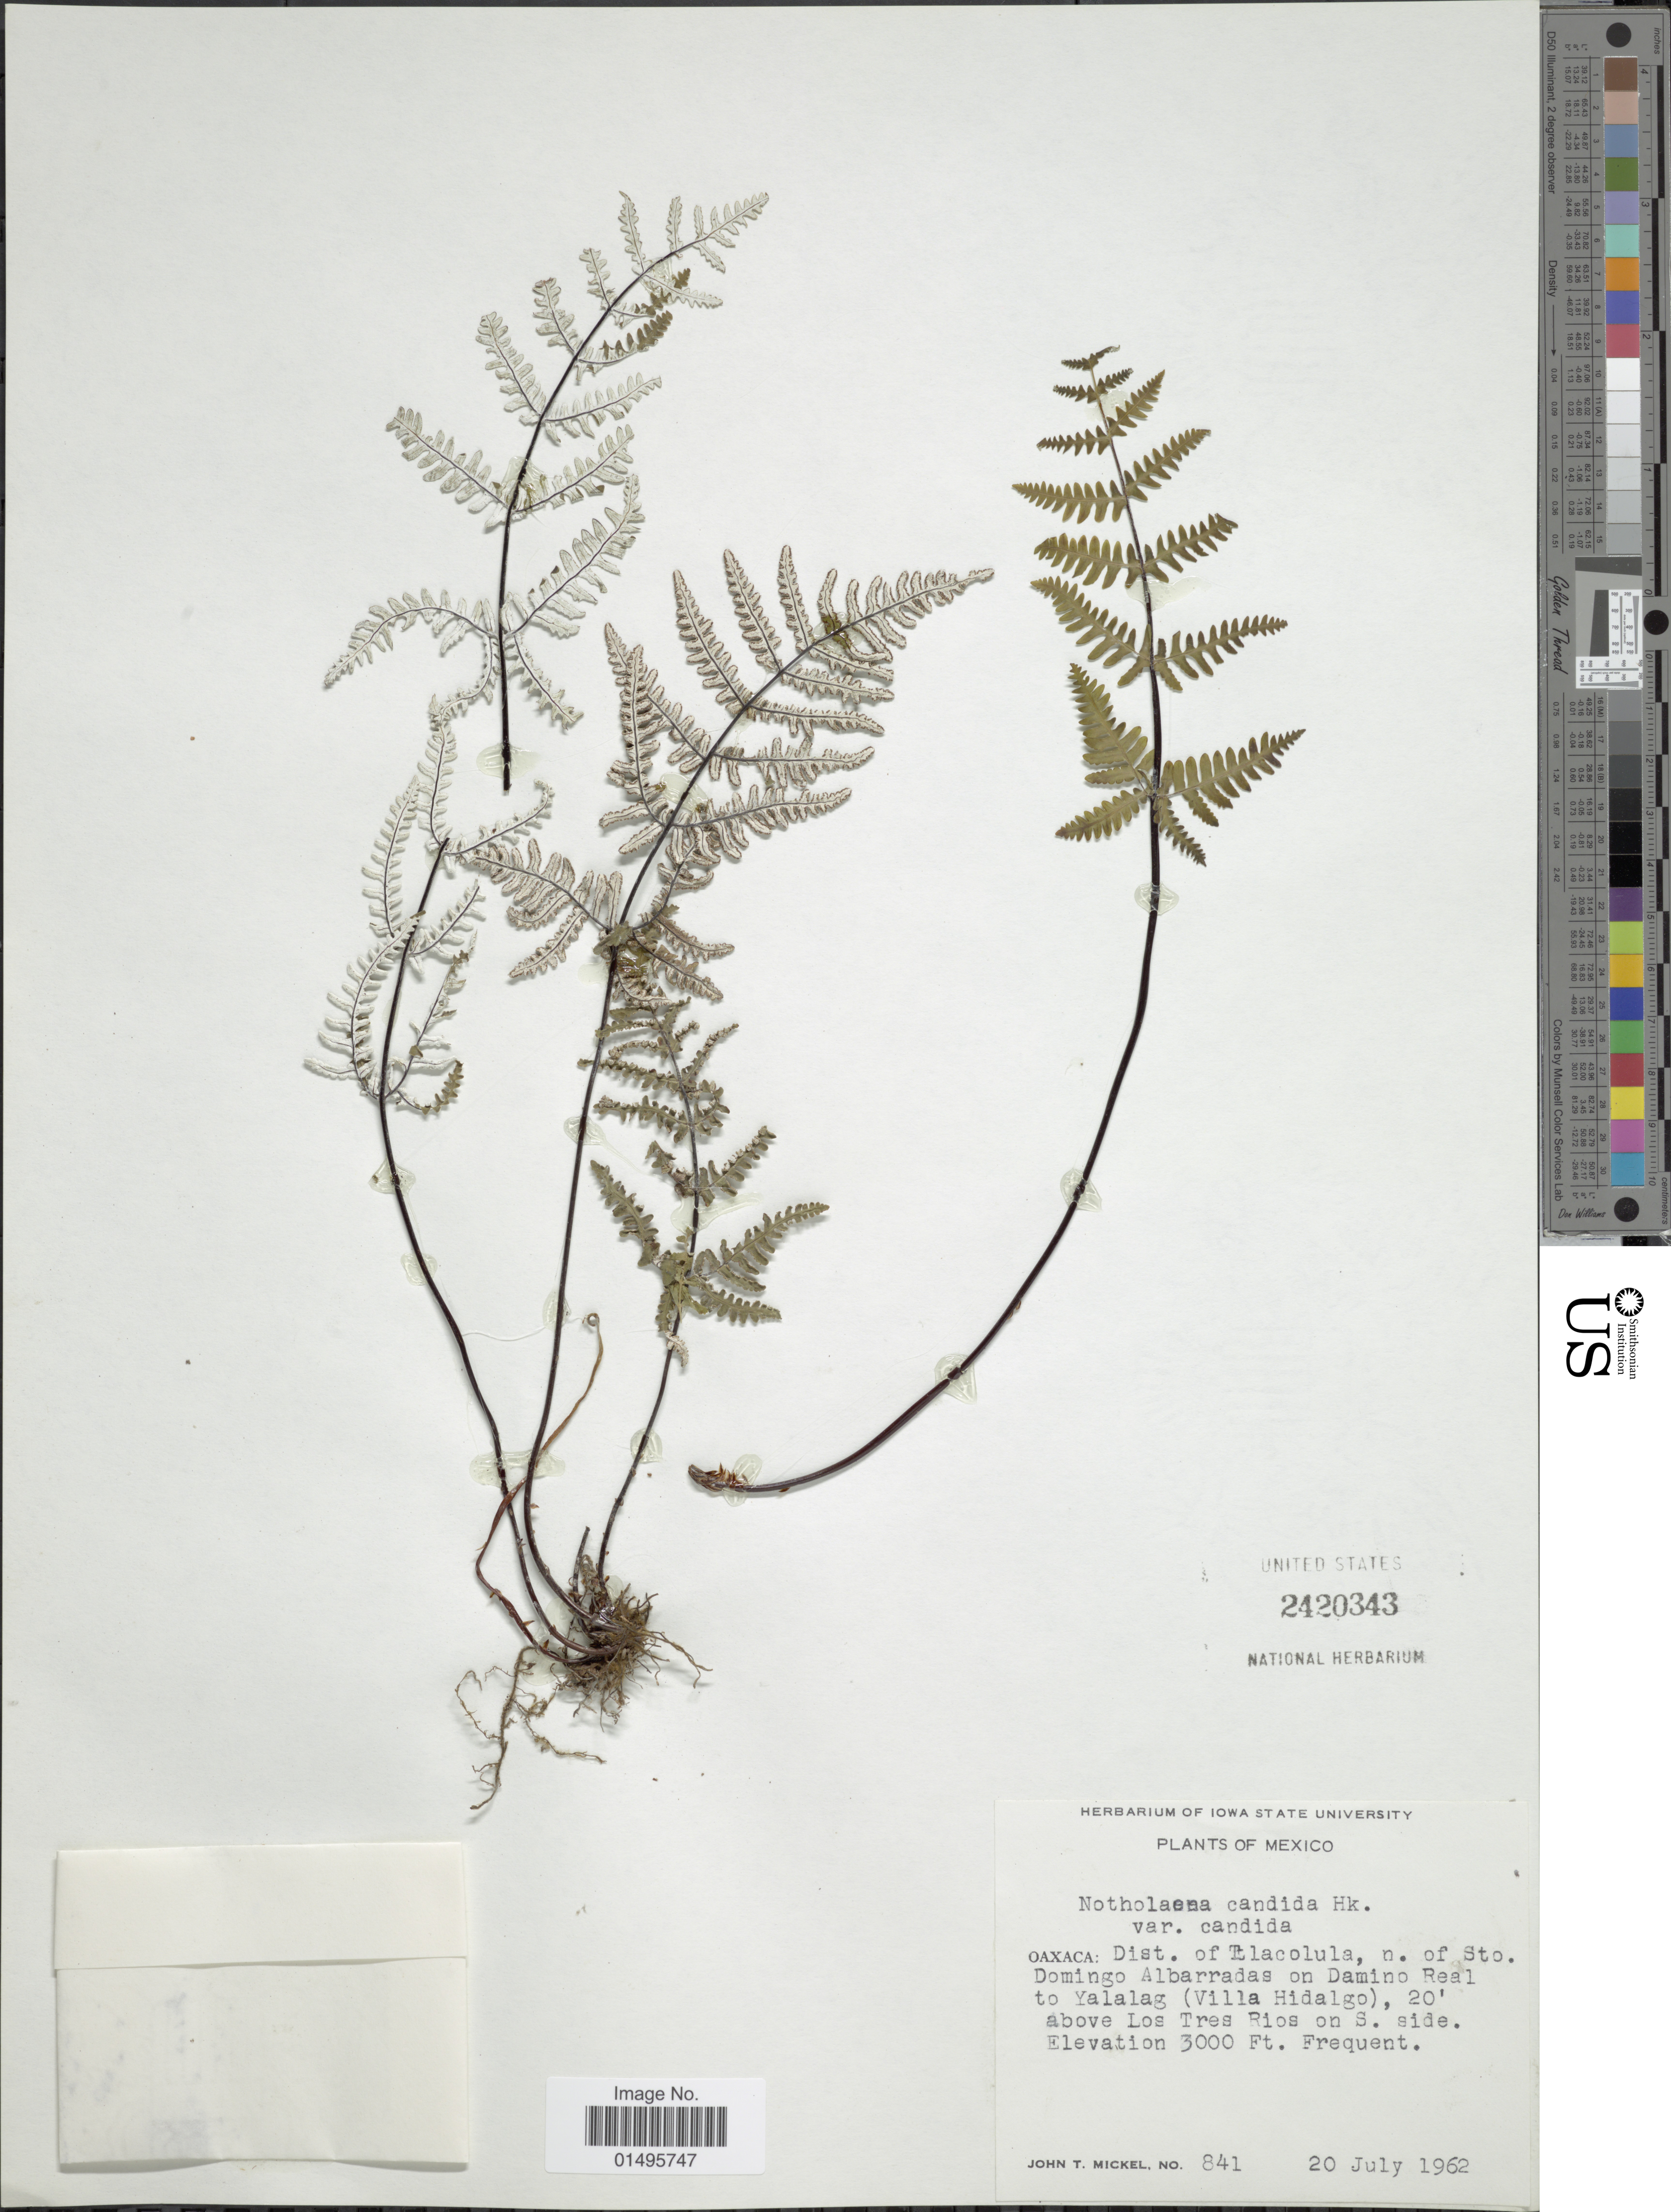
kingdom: Plantae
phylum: Tracheophyta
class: Polypodiopsida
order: Polypodiales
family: Pteridaceae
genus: Notholaena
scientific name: Notholaena candida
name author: (M. Martens) Hook.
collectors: J. T. Mickel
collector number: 841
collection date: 1962-07-20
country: Mexico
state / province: Oaxaca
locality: Dist. of Talacolula, n. of Sto. Domingo Albarradas on Samino Real to Yalalag (Villa Hidalgo), 20' above Los Tres Rios on S. side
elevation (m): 914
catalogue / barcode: US 2420343